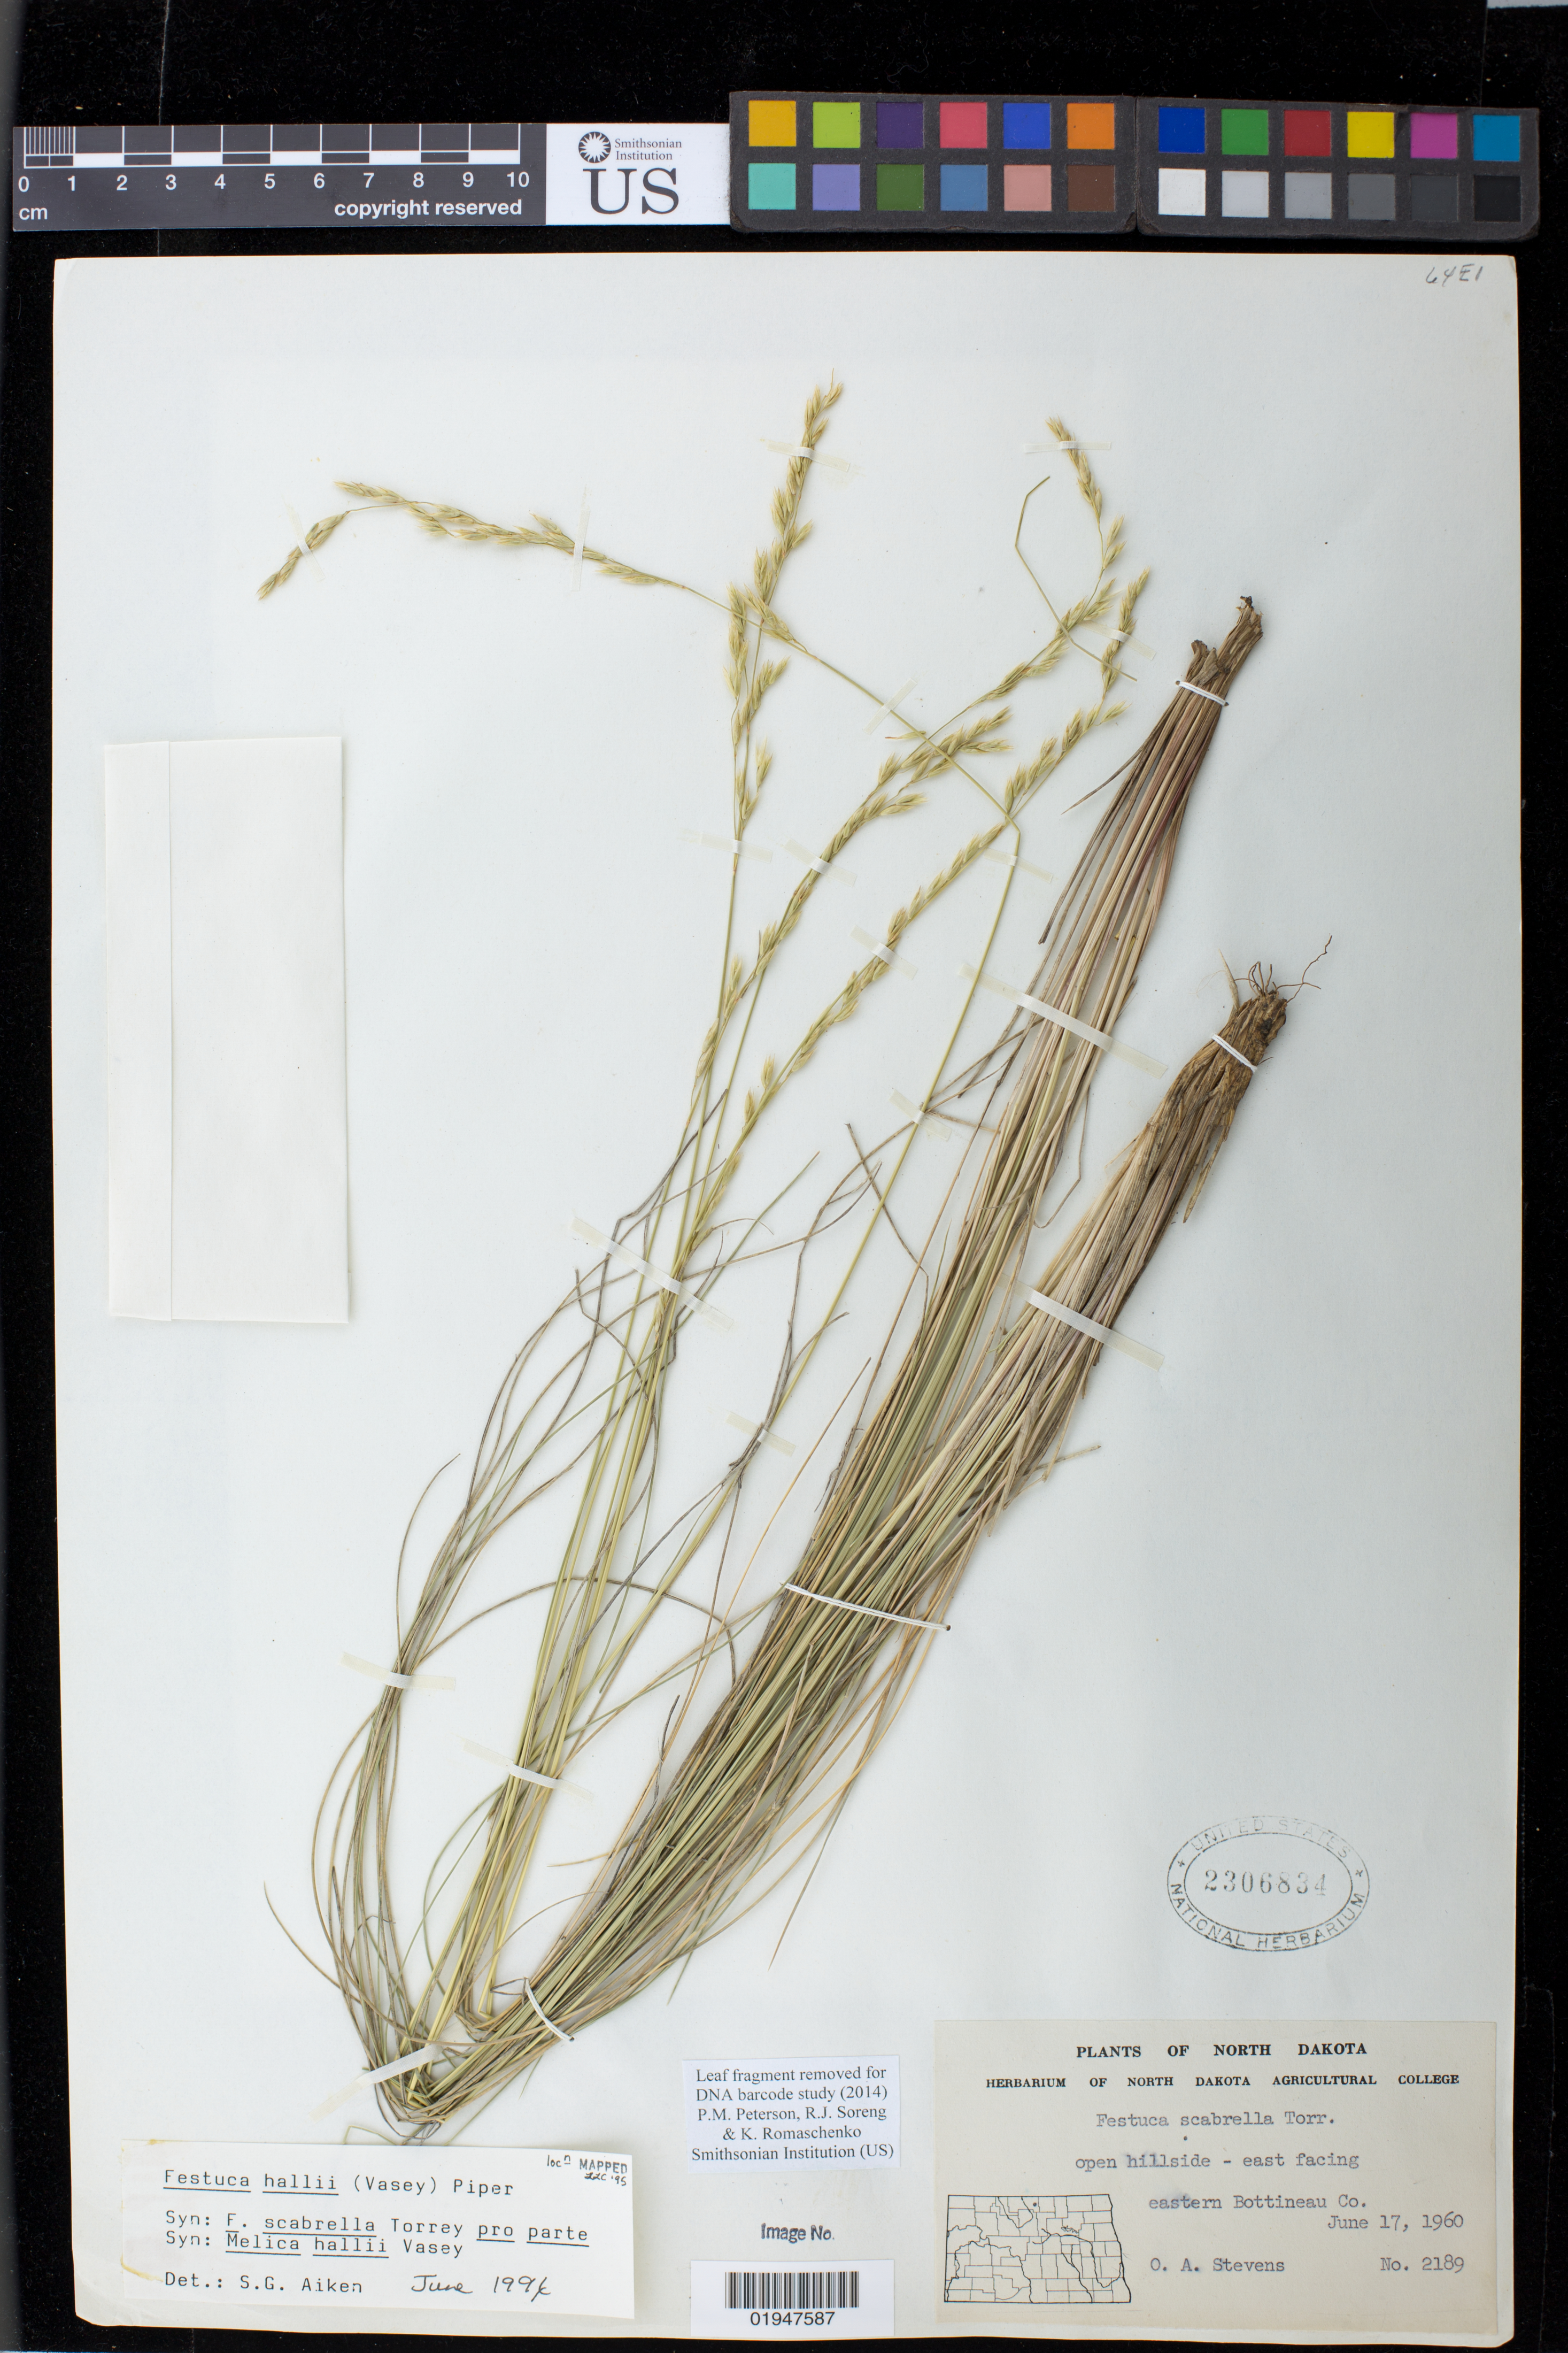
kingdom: Plantae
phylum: Tracheophyta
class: Liliopsida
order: Poales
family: Poaceae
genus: Festuca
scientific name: Festuca hallii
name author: (Vasey) Piper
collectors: O. Stevens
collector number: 2189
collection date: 1960-06-17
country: United States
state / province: North Dakota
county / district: Bottineau County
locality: open hillside - east facing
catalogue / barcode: US 2306834